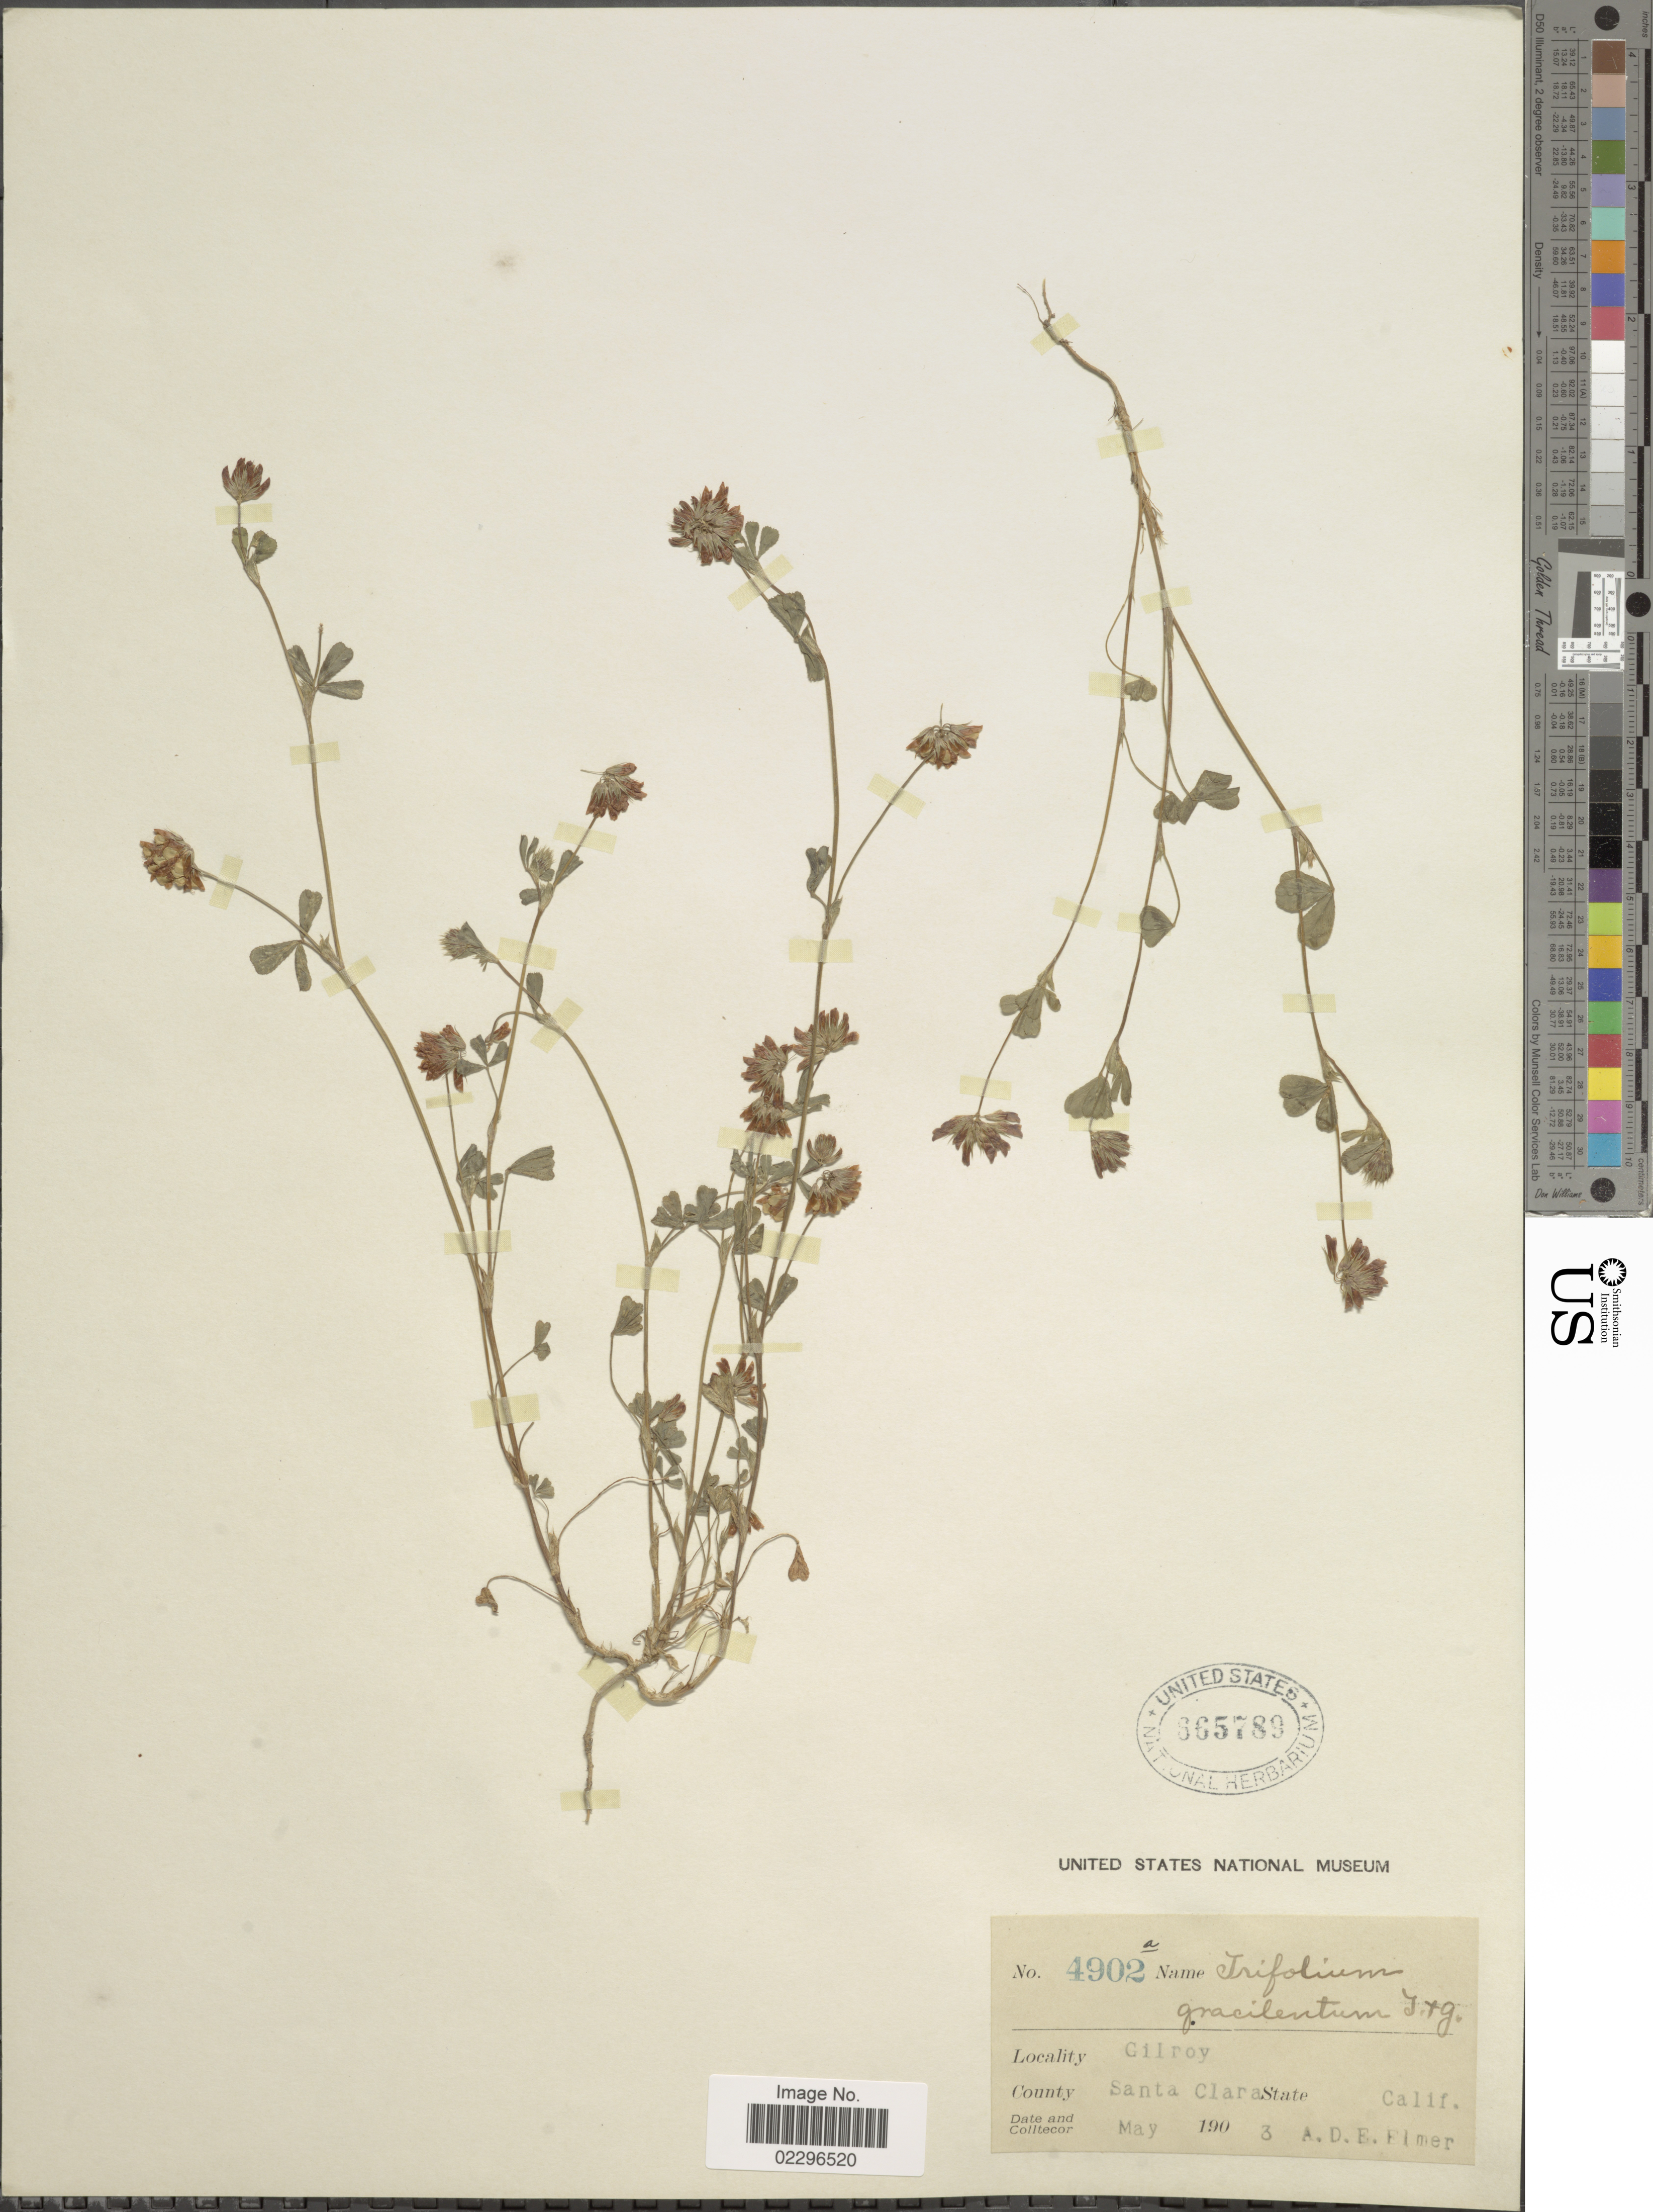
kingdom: Plantae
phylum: Tracheophyta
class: Magnoliopsida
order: Fabales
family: Fabaceae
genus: Trifolium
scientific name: Trifolium gracilentum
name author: Torr. & A. Gray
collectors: A. D. E. Elmer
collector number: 4902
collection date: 1903-05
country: United States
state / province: California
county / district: Santa Clara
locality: Cilroy, County Santa Clara, State Calif.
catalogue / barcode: US 665789